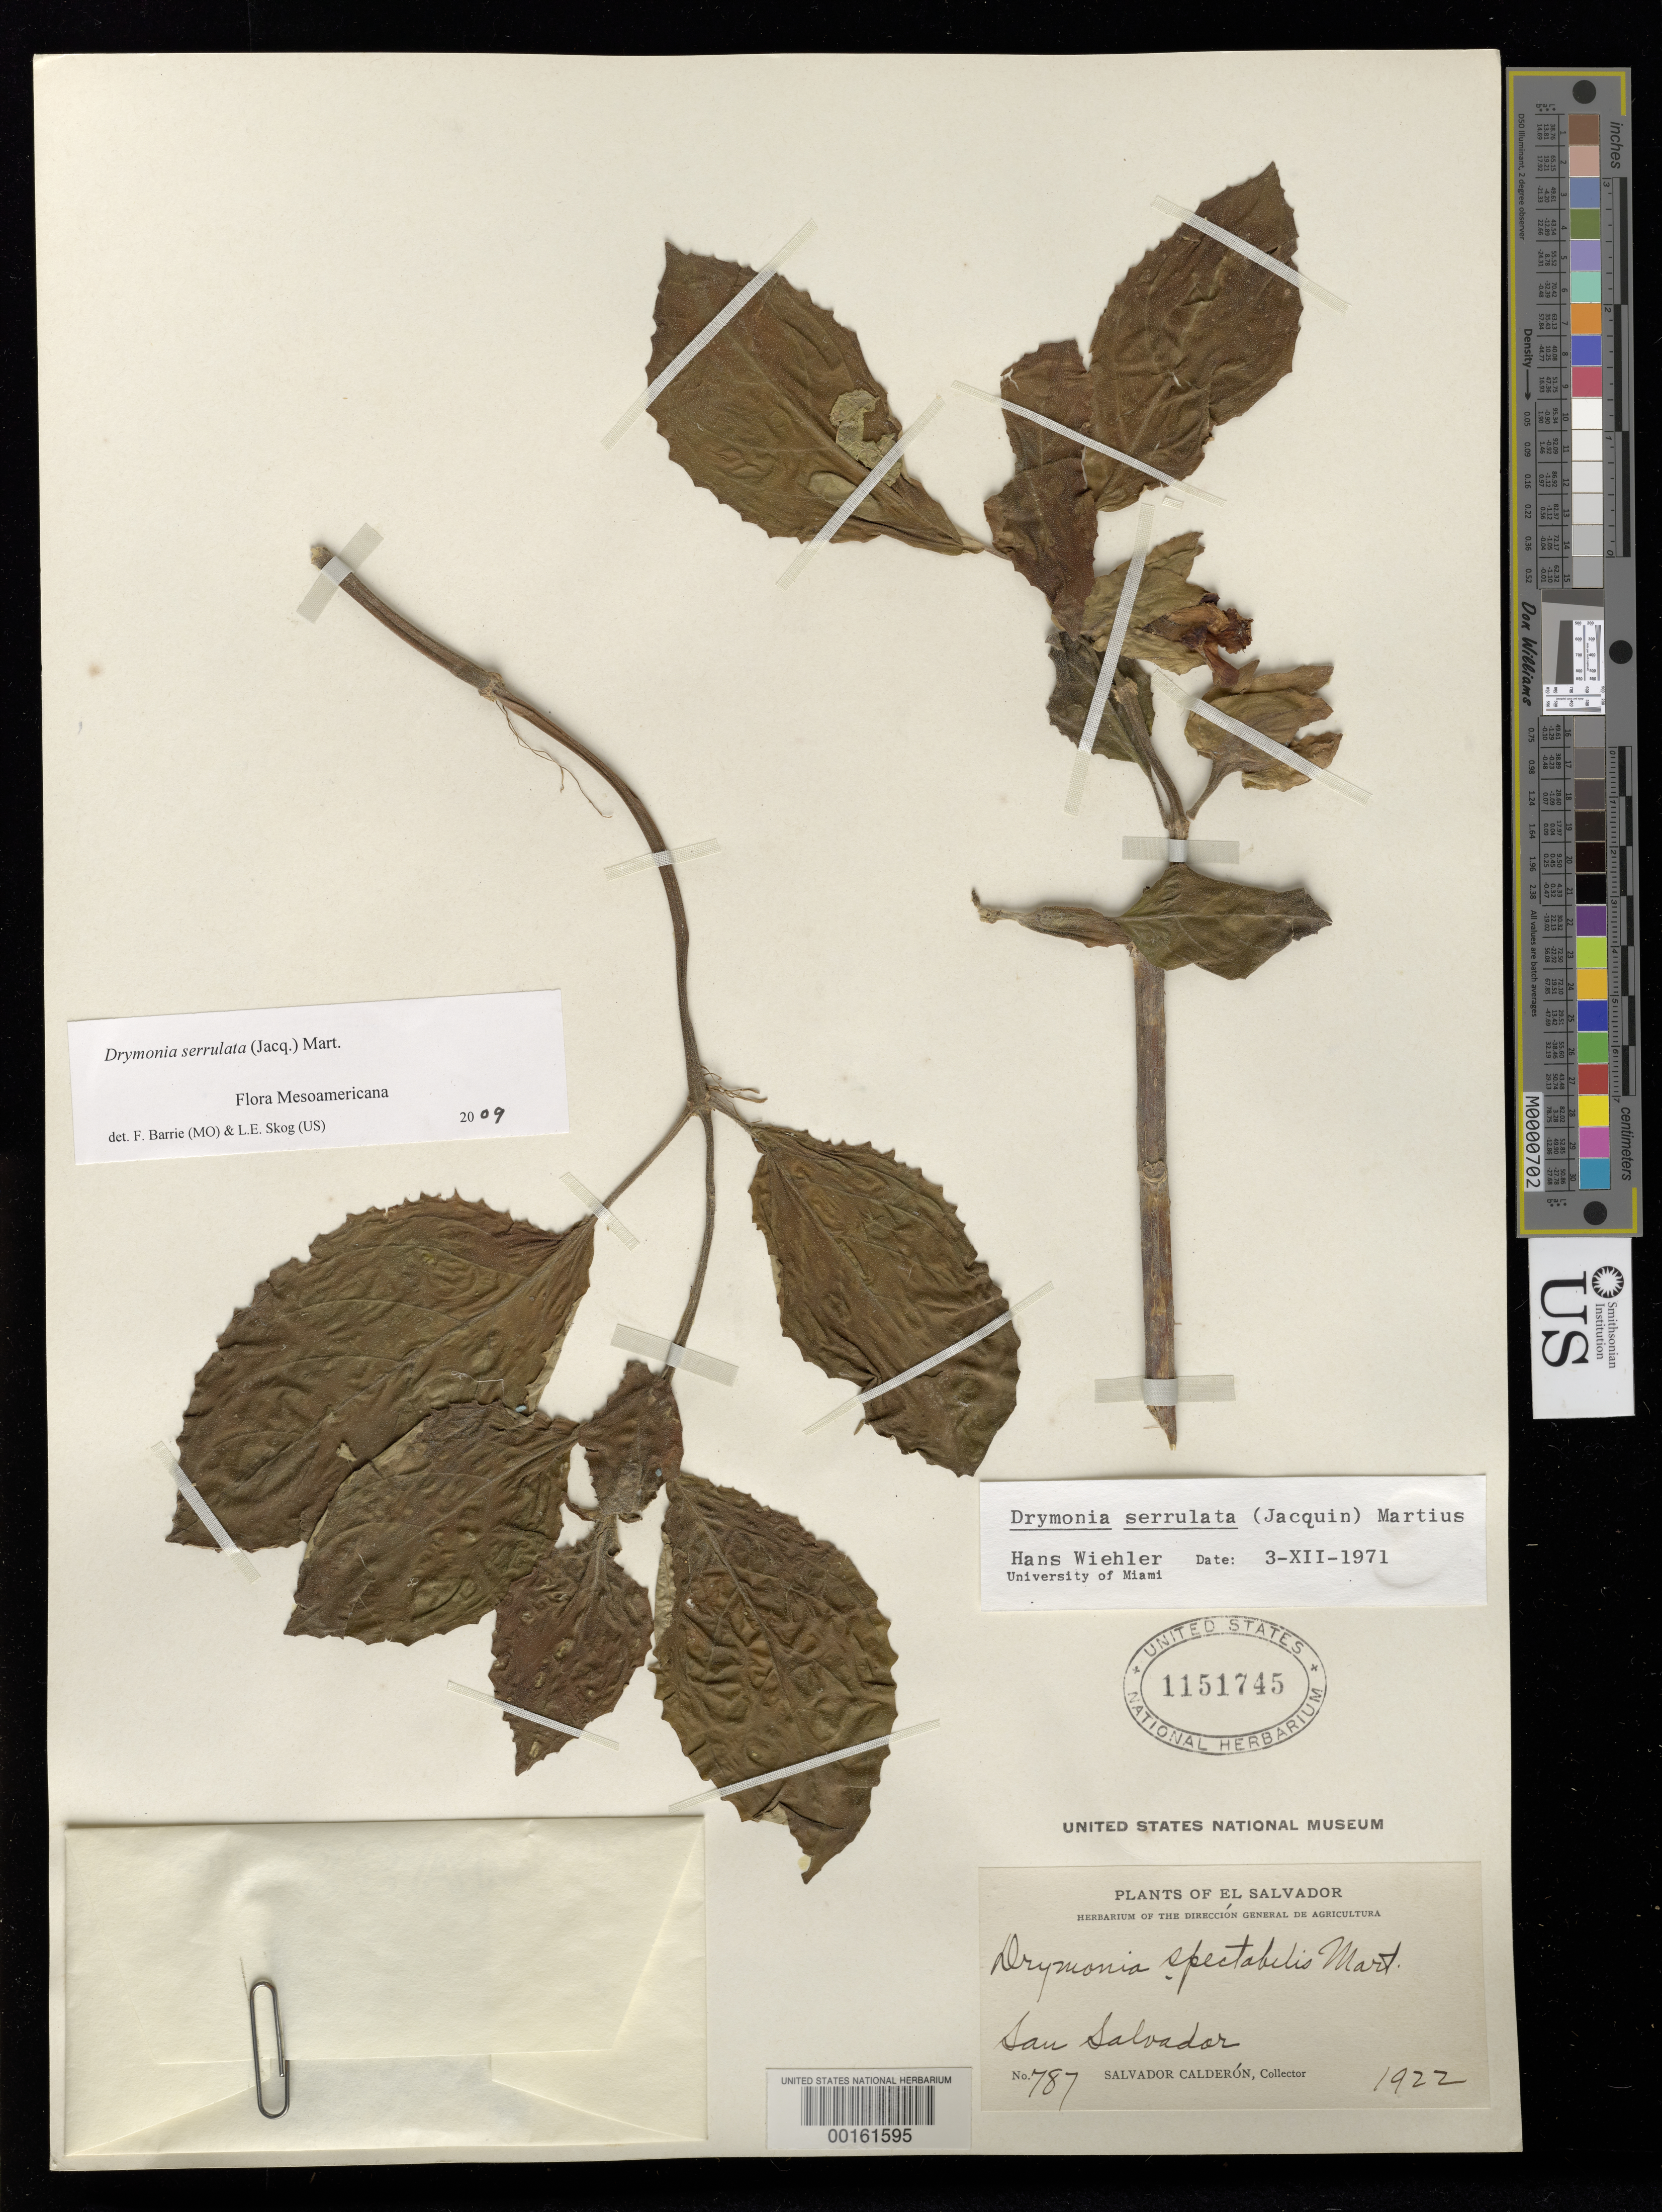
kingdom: Plantae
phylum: Tracheophyta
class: Magnoliopsida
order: Lamiales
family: Gesneriaceae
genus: Drymonia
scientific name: Drymonia serrulata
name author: (Jacq.) Mart.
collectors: S. Calderón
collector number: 787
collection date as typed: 1922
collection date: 1922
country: El Salvador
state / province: San Salvador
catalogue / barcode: US 1151745